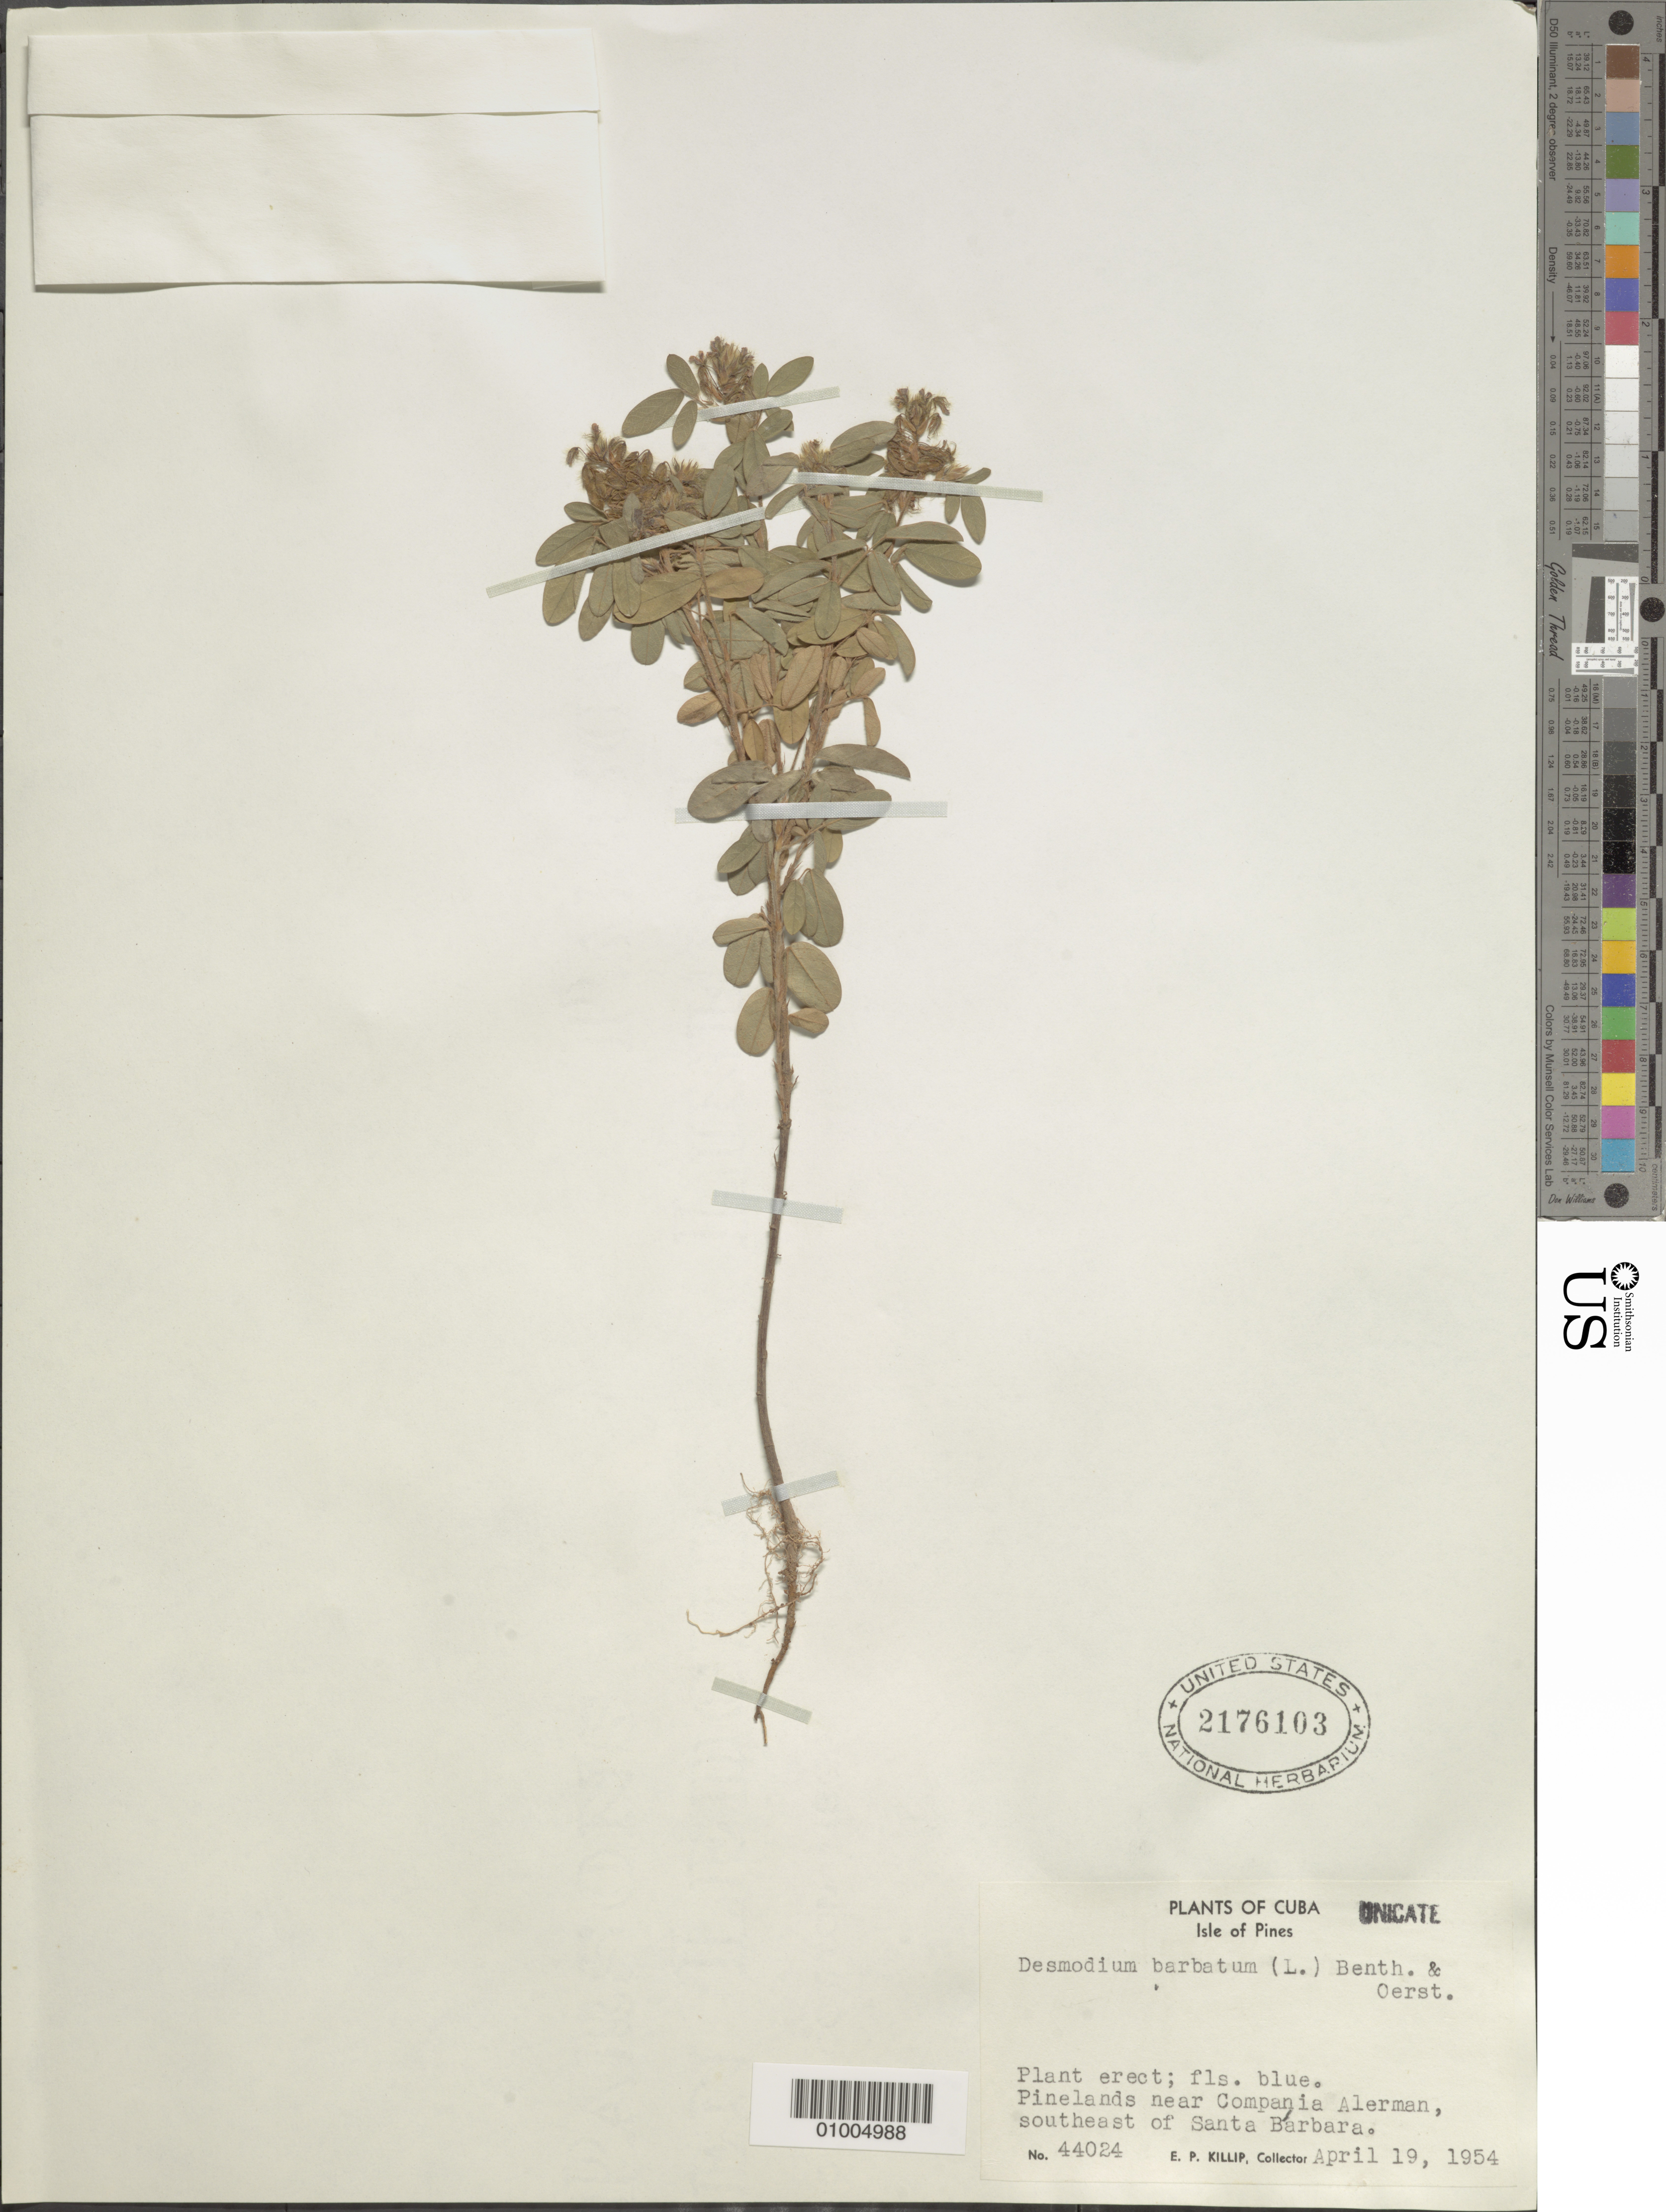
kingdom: Plantae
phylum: Tracheophyta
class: Magnoliopsida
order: Fabales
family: Fabaceae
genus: Grona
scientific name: Grona barbata var. barbata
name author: (L.) H. Ohashi & K. Ohashi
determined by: Strong, Mark T., (BOT), Smithsonian Institution - National Museum of Natural History (UNITED STATES)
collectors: E. P. Killip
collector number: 44024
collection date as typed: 19 Apr 1954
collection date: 1954-04-19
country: Cuba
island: Isla de la Juventud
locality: Plant erect; fls blue Pinelands near Compania Alerman, SE of Santa Barbara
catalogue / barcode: US 2176103